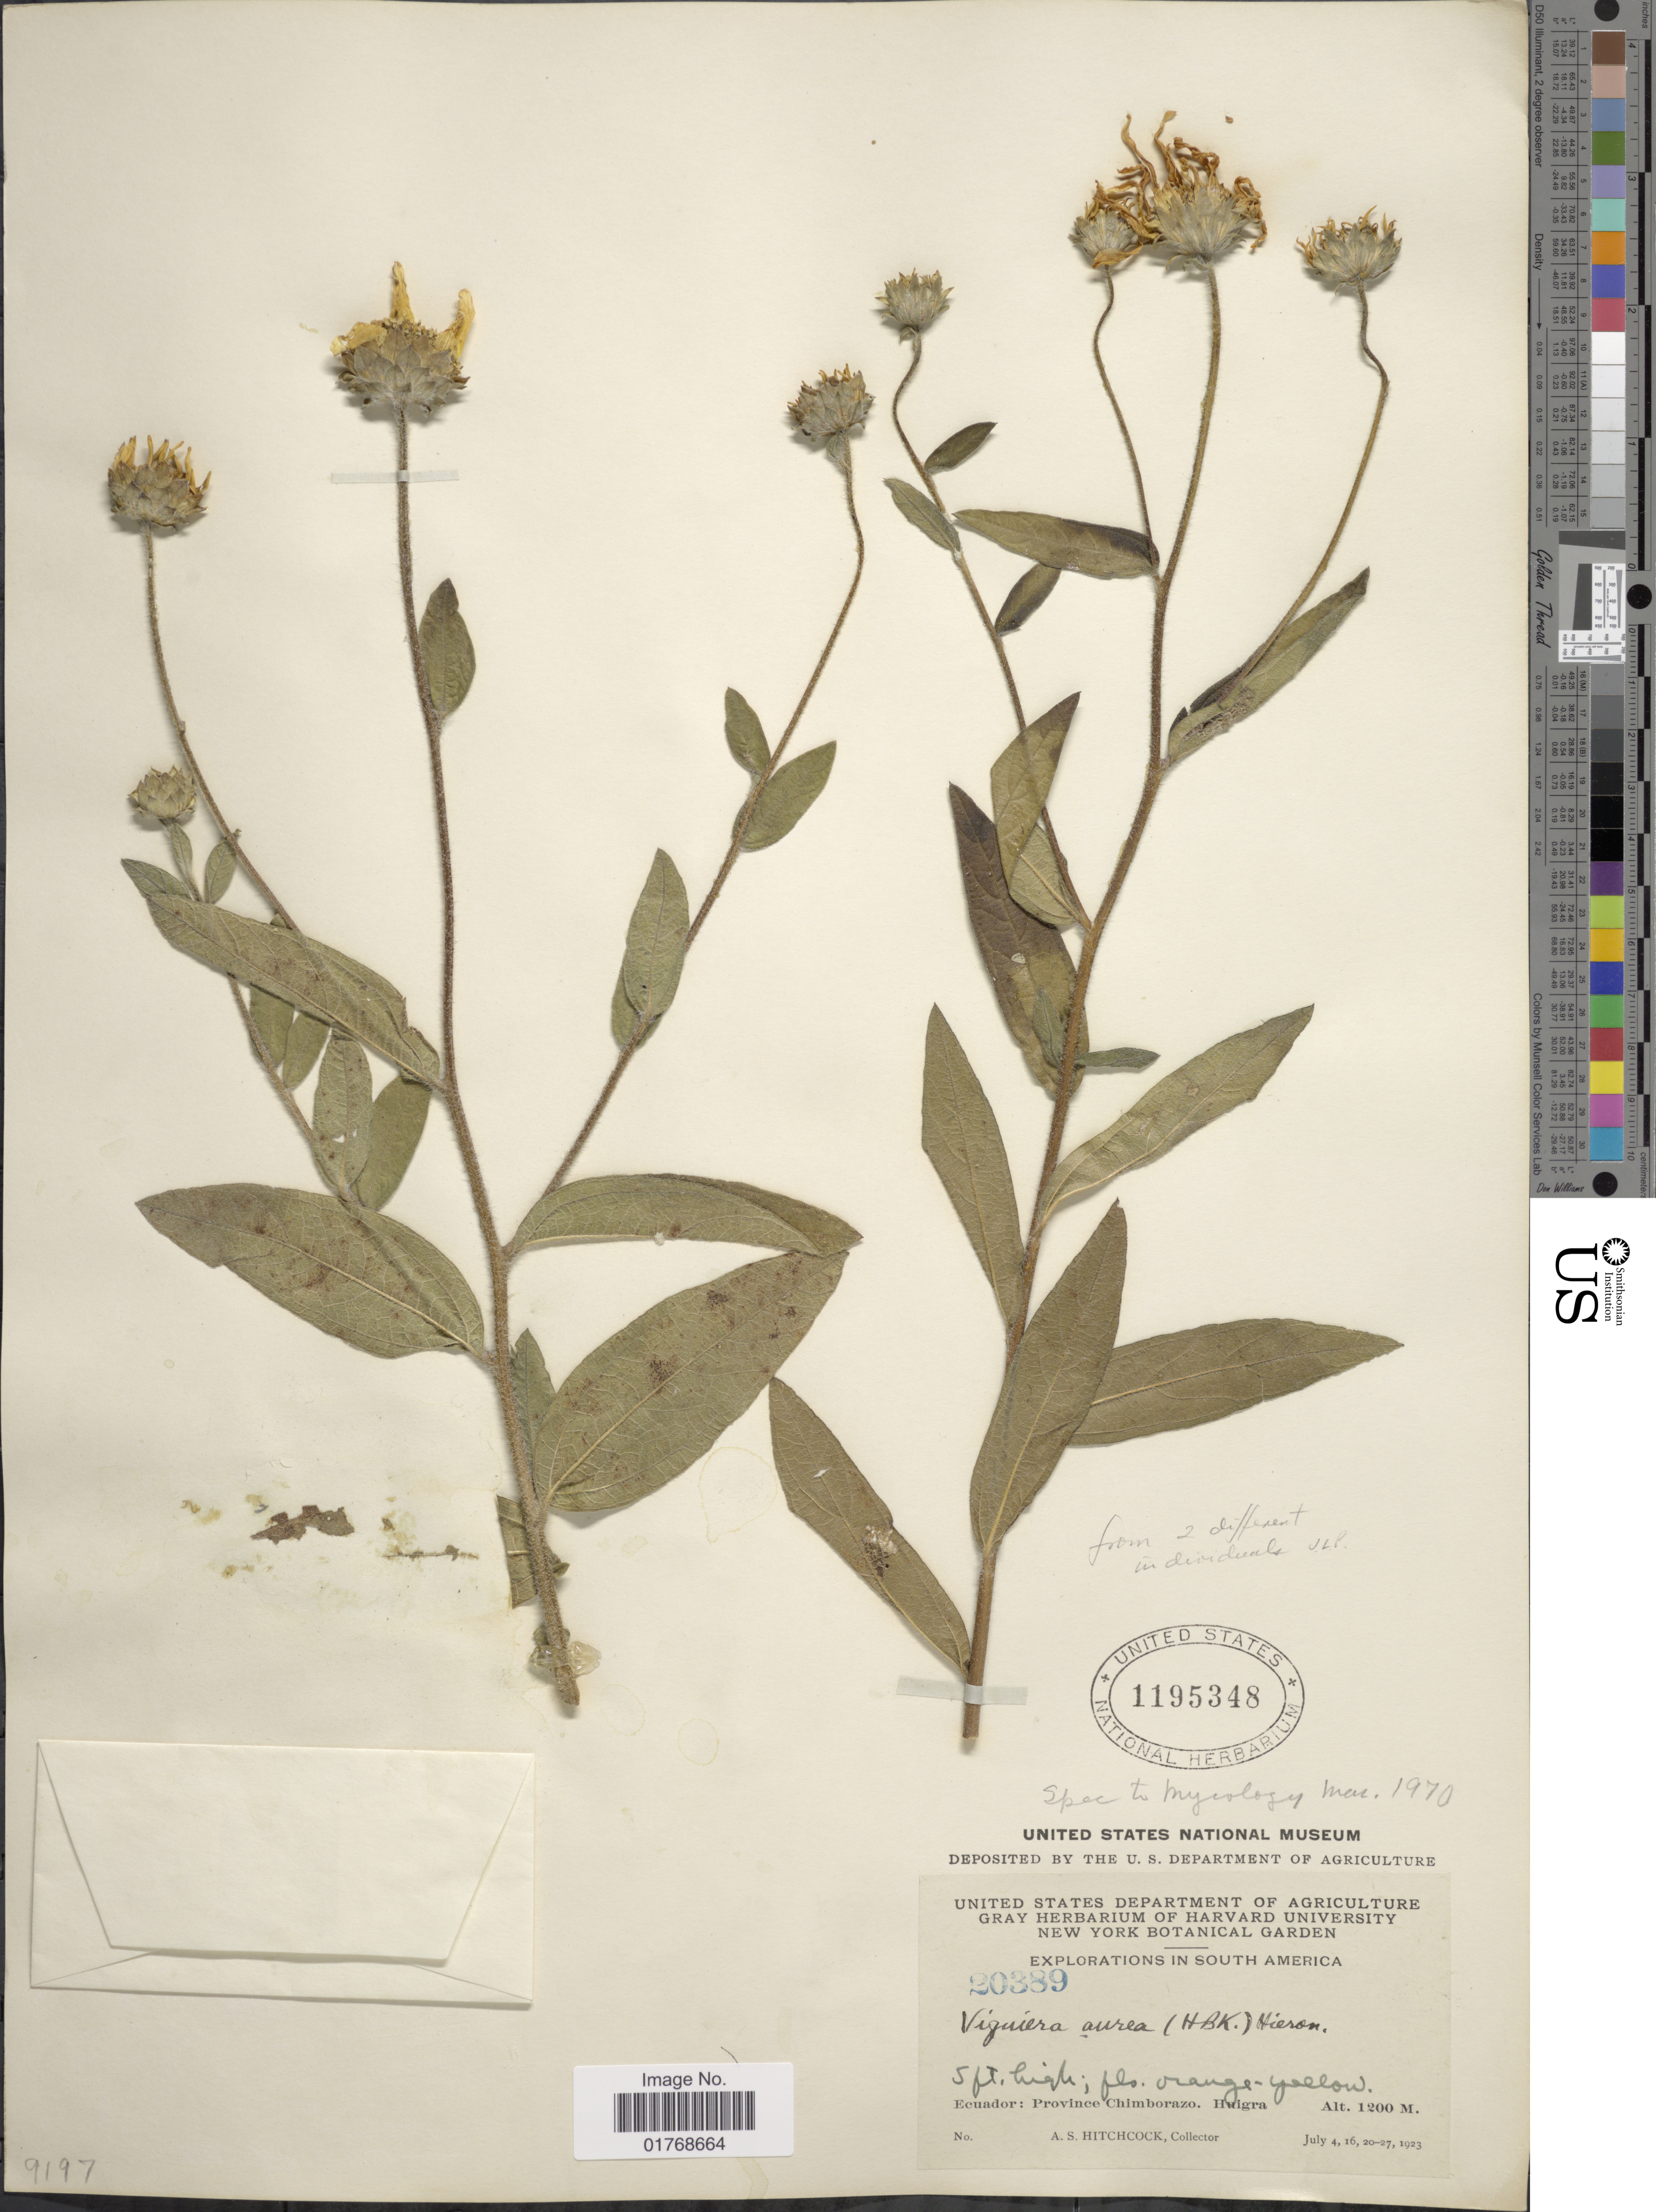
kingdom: Plantae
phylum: Tracheophyta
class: Magnoliopsida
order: Asterales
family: Asteraceae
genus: Viguiera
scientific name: Viguiera incana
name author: (Pers.) S.F. Blake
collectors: A. S. Hitchcock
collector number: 20389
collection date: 1923-07-04/1923-07-27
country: Ecuador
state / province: Chimborazo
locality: Ecuador: Province Chimborazo, Huigra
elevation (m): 1200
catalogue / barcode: US 1195348